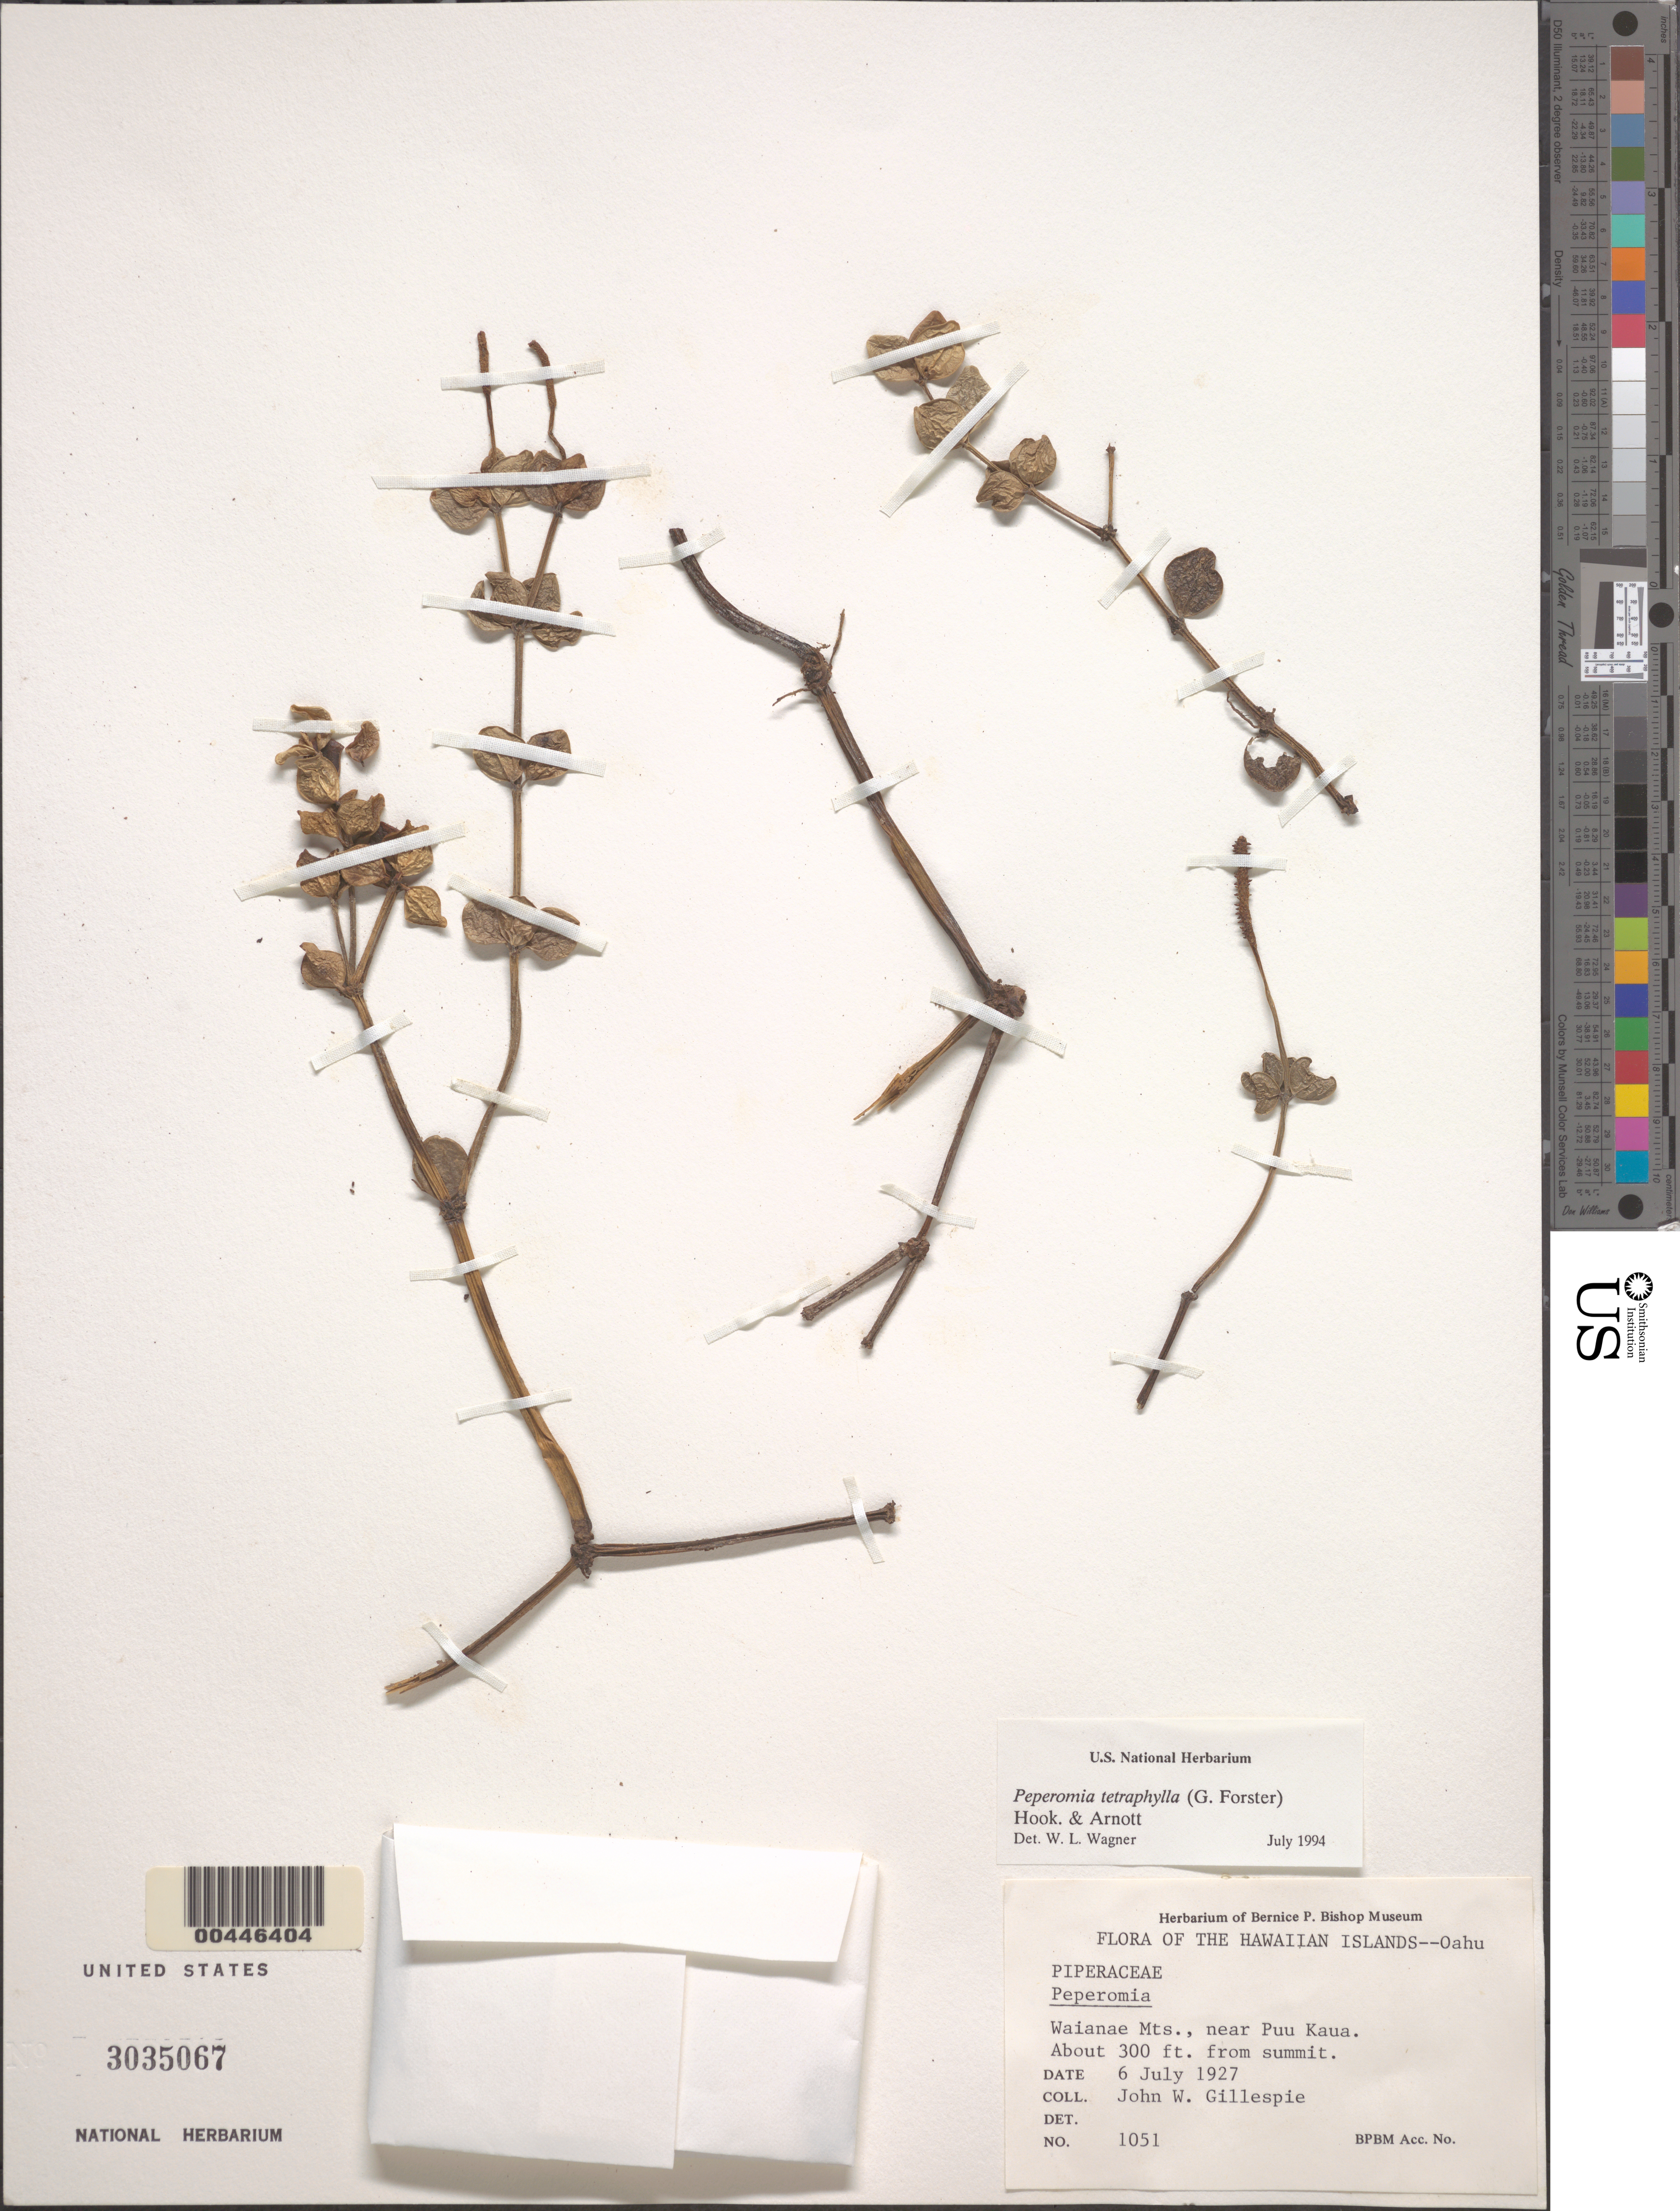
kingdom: Plantae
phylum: Tracheophyta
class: Magnoliopsida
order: Piperales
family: Piperaceae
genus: Peperomia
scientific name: Peperomia trichopus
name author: Trel. in J.F. Macbr.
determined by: Wagner, W. L., (BOT), Smithsonian Institution - National Museum of Natural History (UNITED STATES)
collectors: J. W. Gillespie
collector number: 1051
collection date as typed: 6 Jul 1927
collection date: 1927-07-06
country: United States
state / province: Hawaii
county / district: Honolulu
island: Oahu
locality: Waianae Mts, near Puu Kaua, about 300 ft from summit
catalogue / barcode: US 3035067